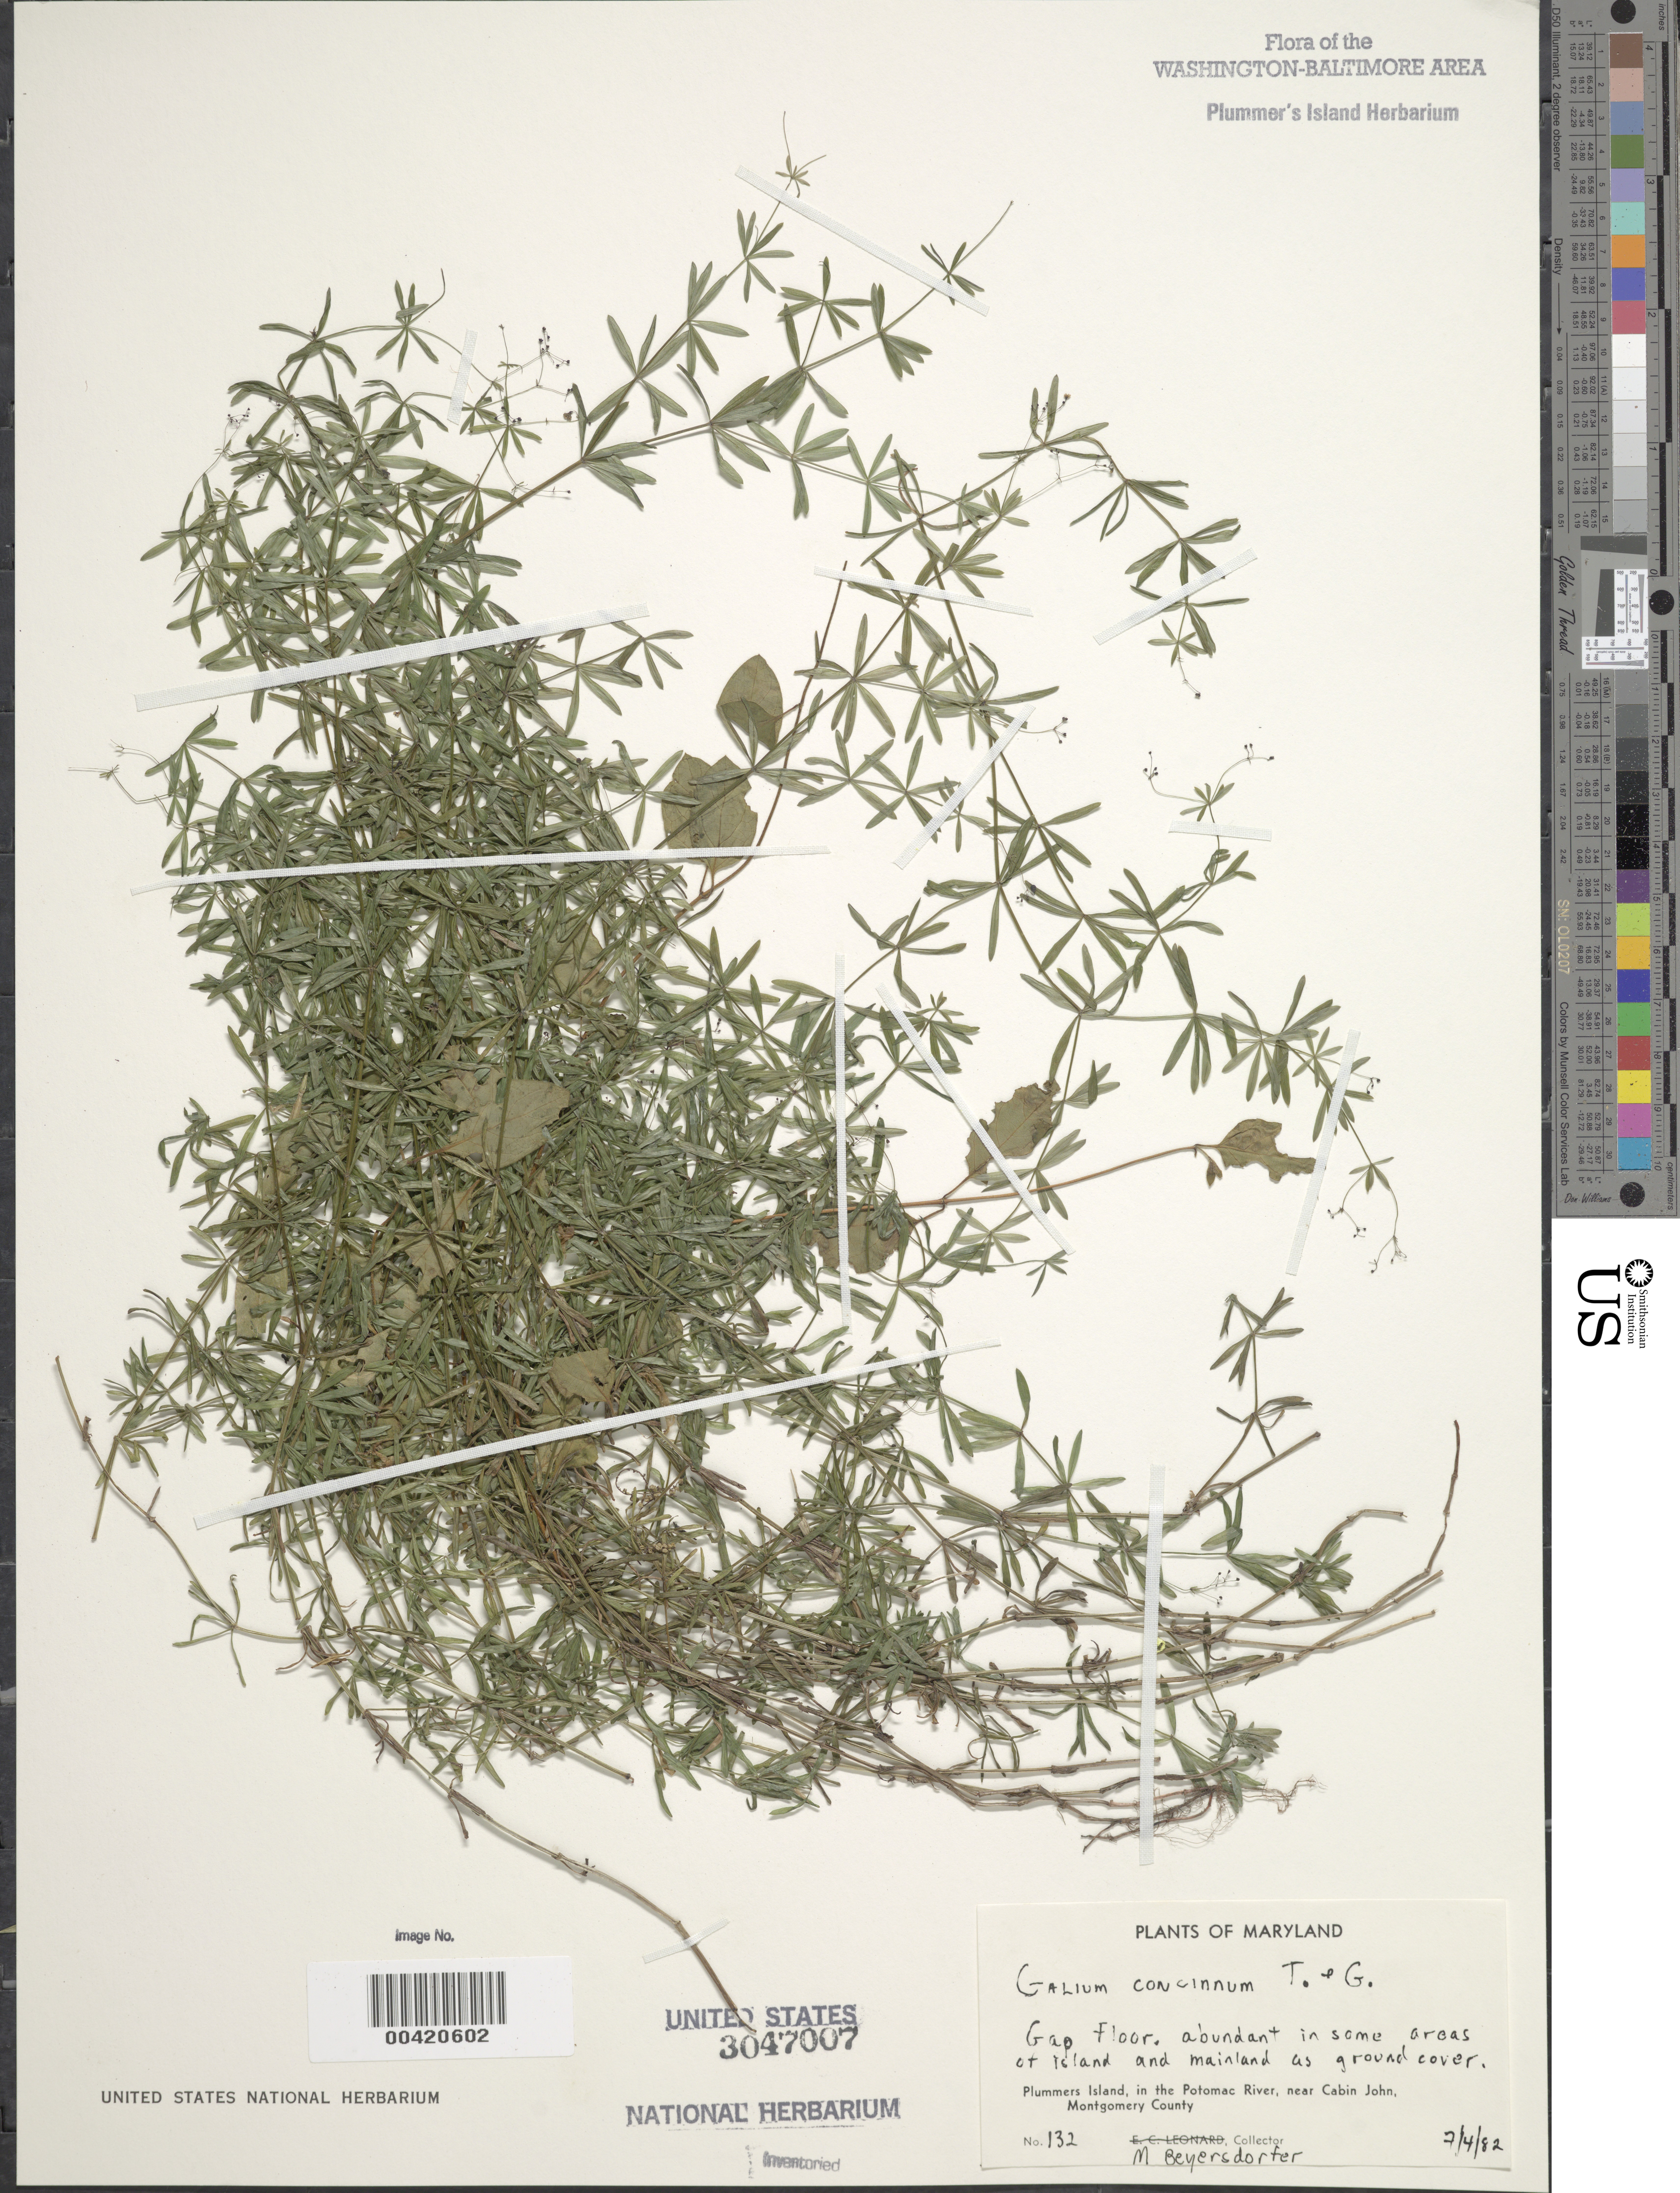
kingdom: Plantae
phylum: Tracheophyta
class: Magnoliopsida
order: Gentianales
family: Rubiaceae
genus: Galium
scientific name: Galium concinnum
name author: Torr. & A. Gray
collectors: M. Beyersdorfer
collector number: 132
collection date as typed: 04 Jul 1982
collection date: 1982-07-04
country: United States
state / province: Maryland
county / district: Montgomery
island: Plummers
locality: Plummer's Island; Gap Floor C. & O. Canal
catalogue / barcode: US 3047007